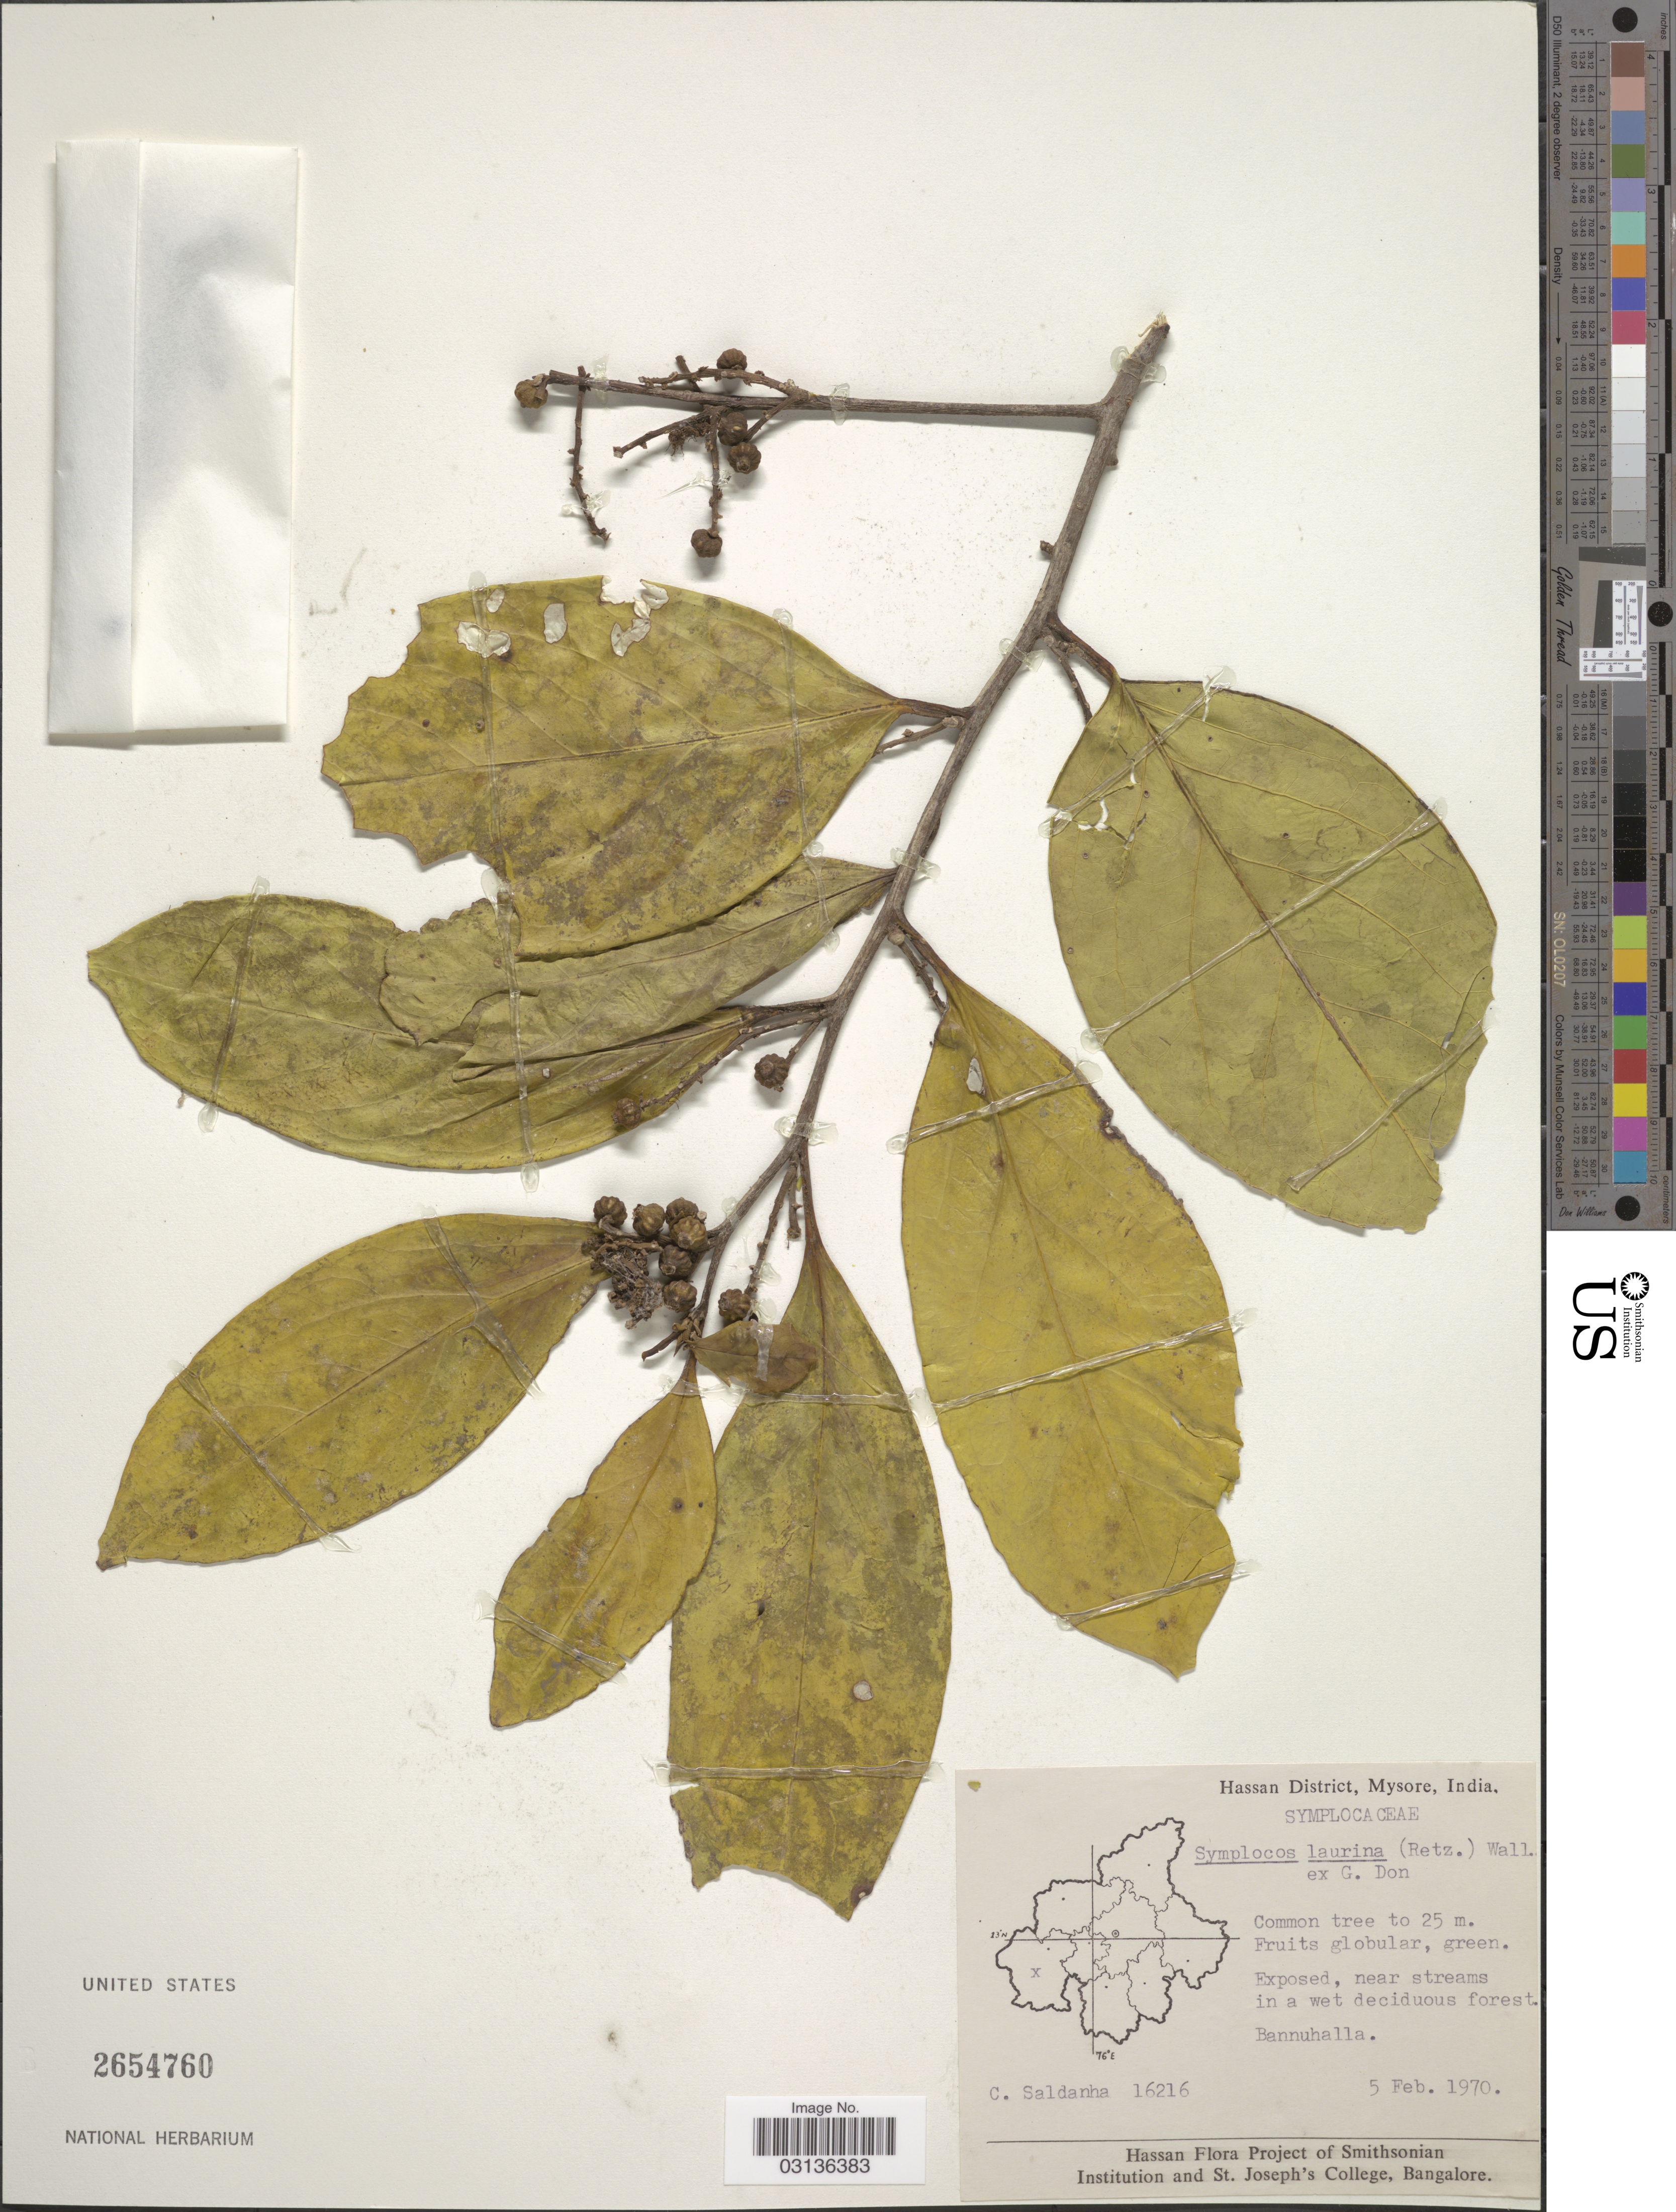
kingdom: Plantae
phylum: Tracheophyta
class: Magnoliopsida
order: Ericales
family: Symplocaceae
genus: Symplocos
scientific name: Symplocos cochinchinensis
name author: (Lour.) S. Moore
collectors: C. Saldanha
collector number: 16216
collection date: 1970-02-05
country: India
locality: Hassan District, Mysore. Bannuhalla.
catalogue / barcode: US 2654760